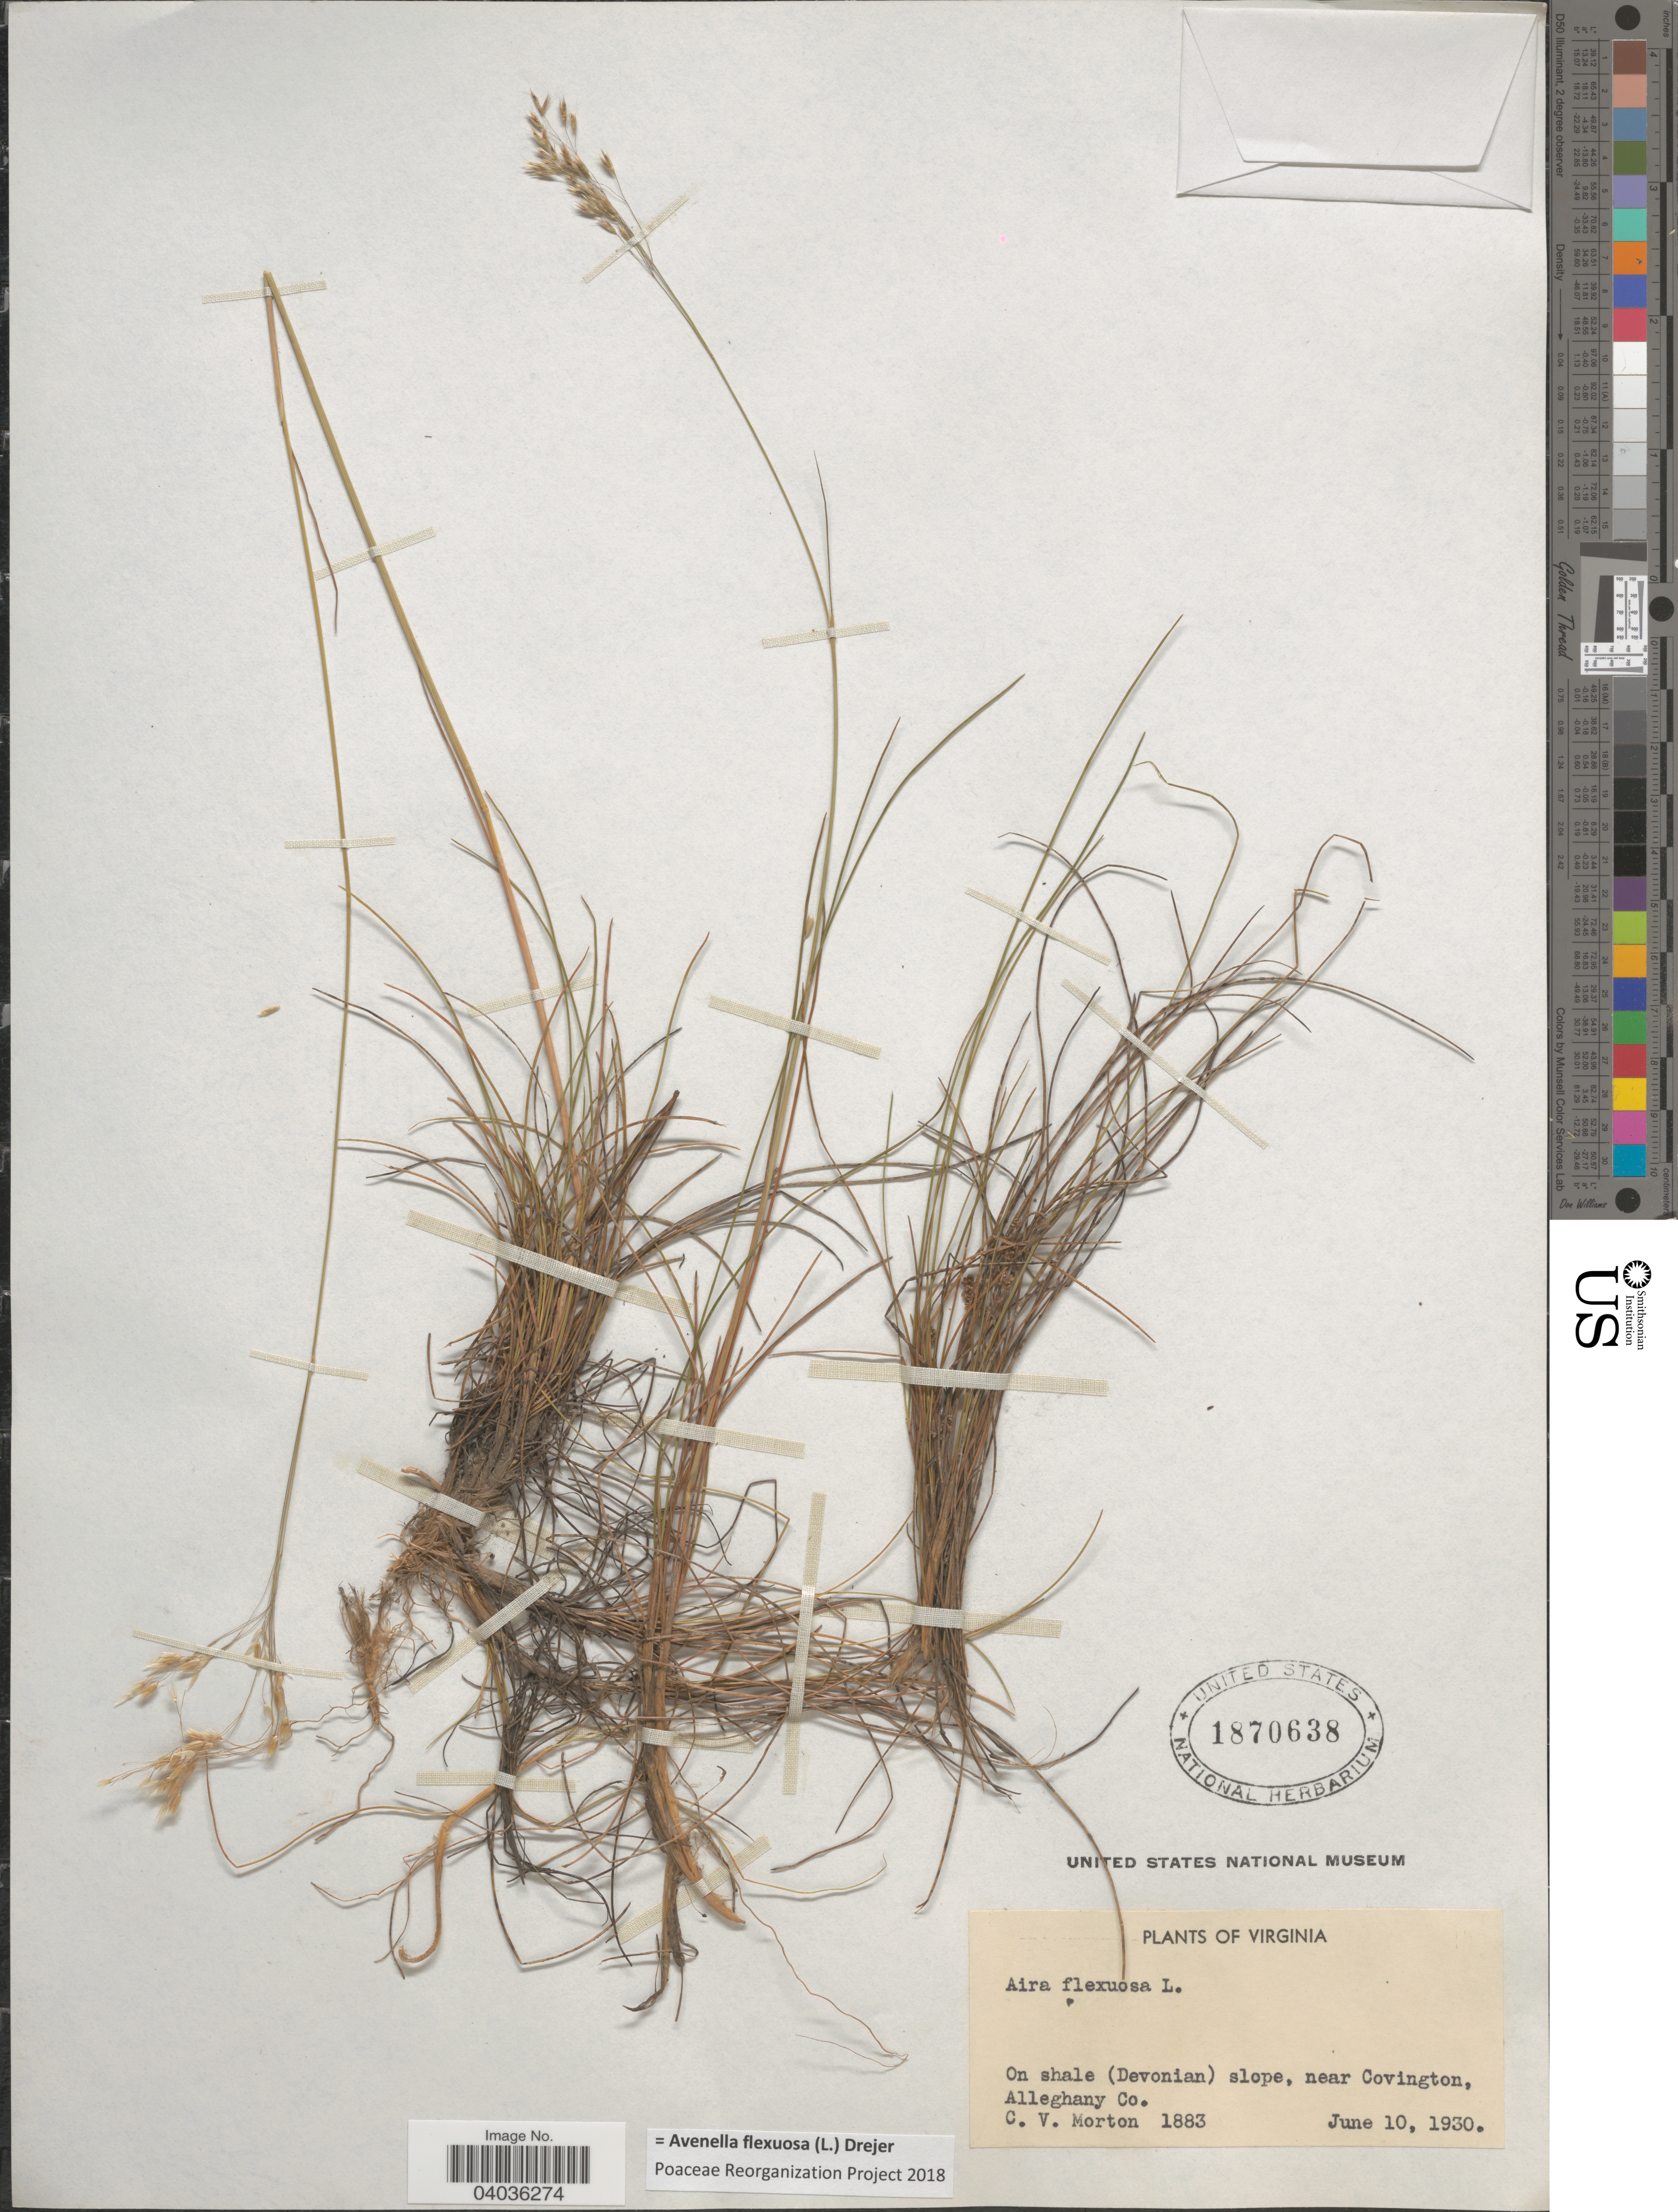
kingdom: Plantae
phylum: Tracheophyta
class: Liliopsida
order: Poales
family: Poaceae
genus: Avenella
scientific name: Avenella flexuosa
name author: (L.) Drejer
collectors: C. V. Morton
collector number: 1883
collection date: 1930-06-10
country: United States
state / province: Virginia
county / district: Alleghany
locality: On shale (Devonian) slope, near Covington, Alleghany Co.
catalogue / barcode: US 1870638